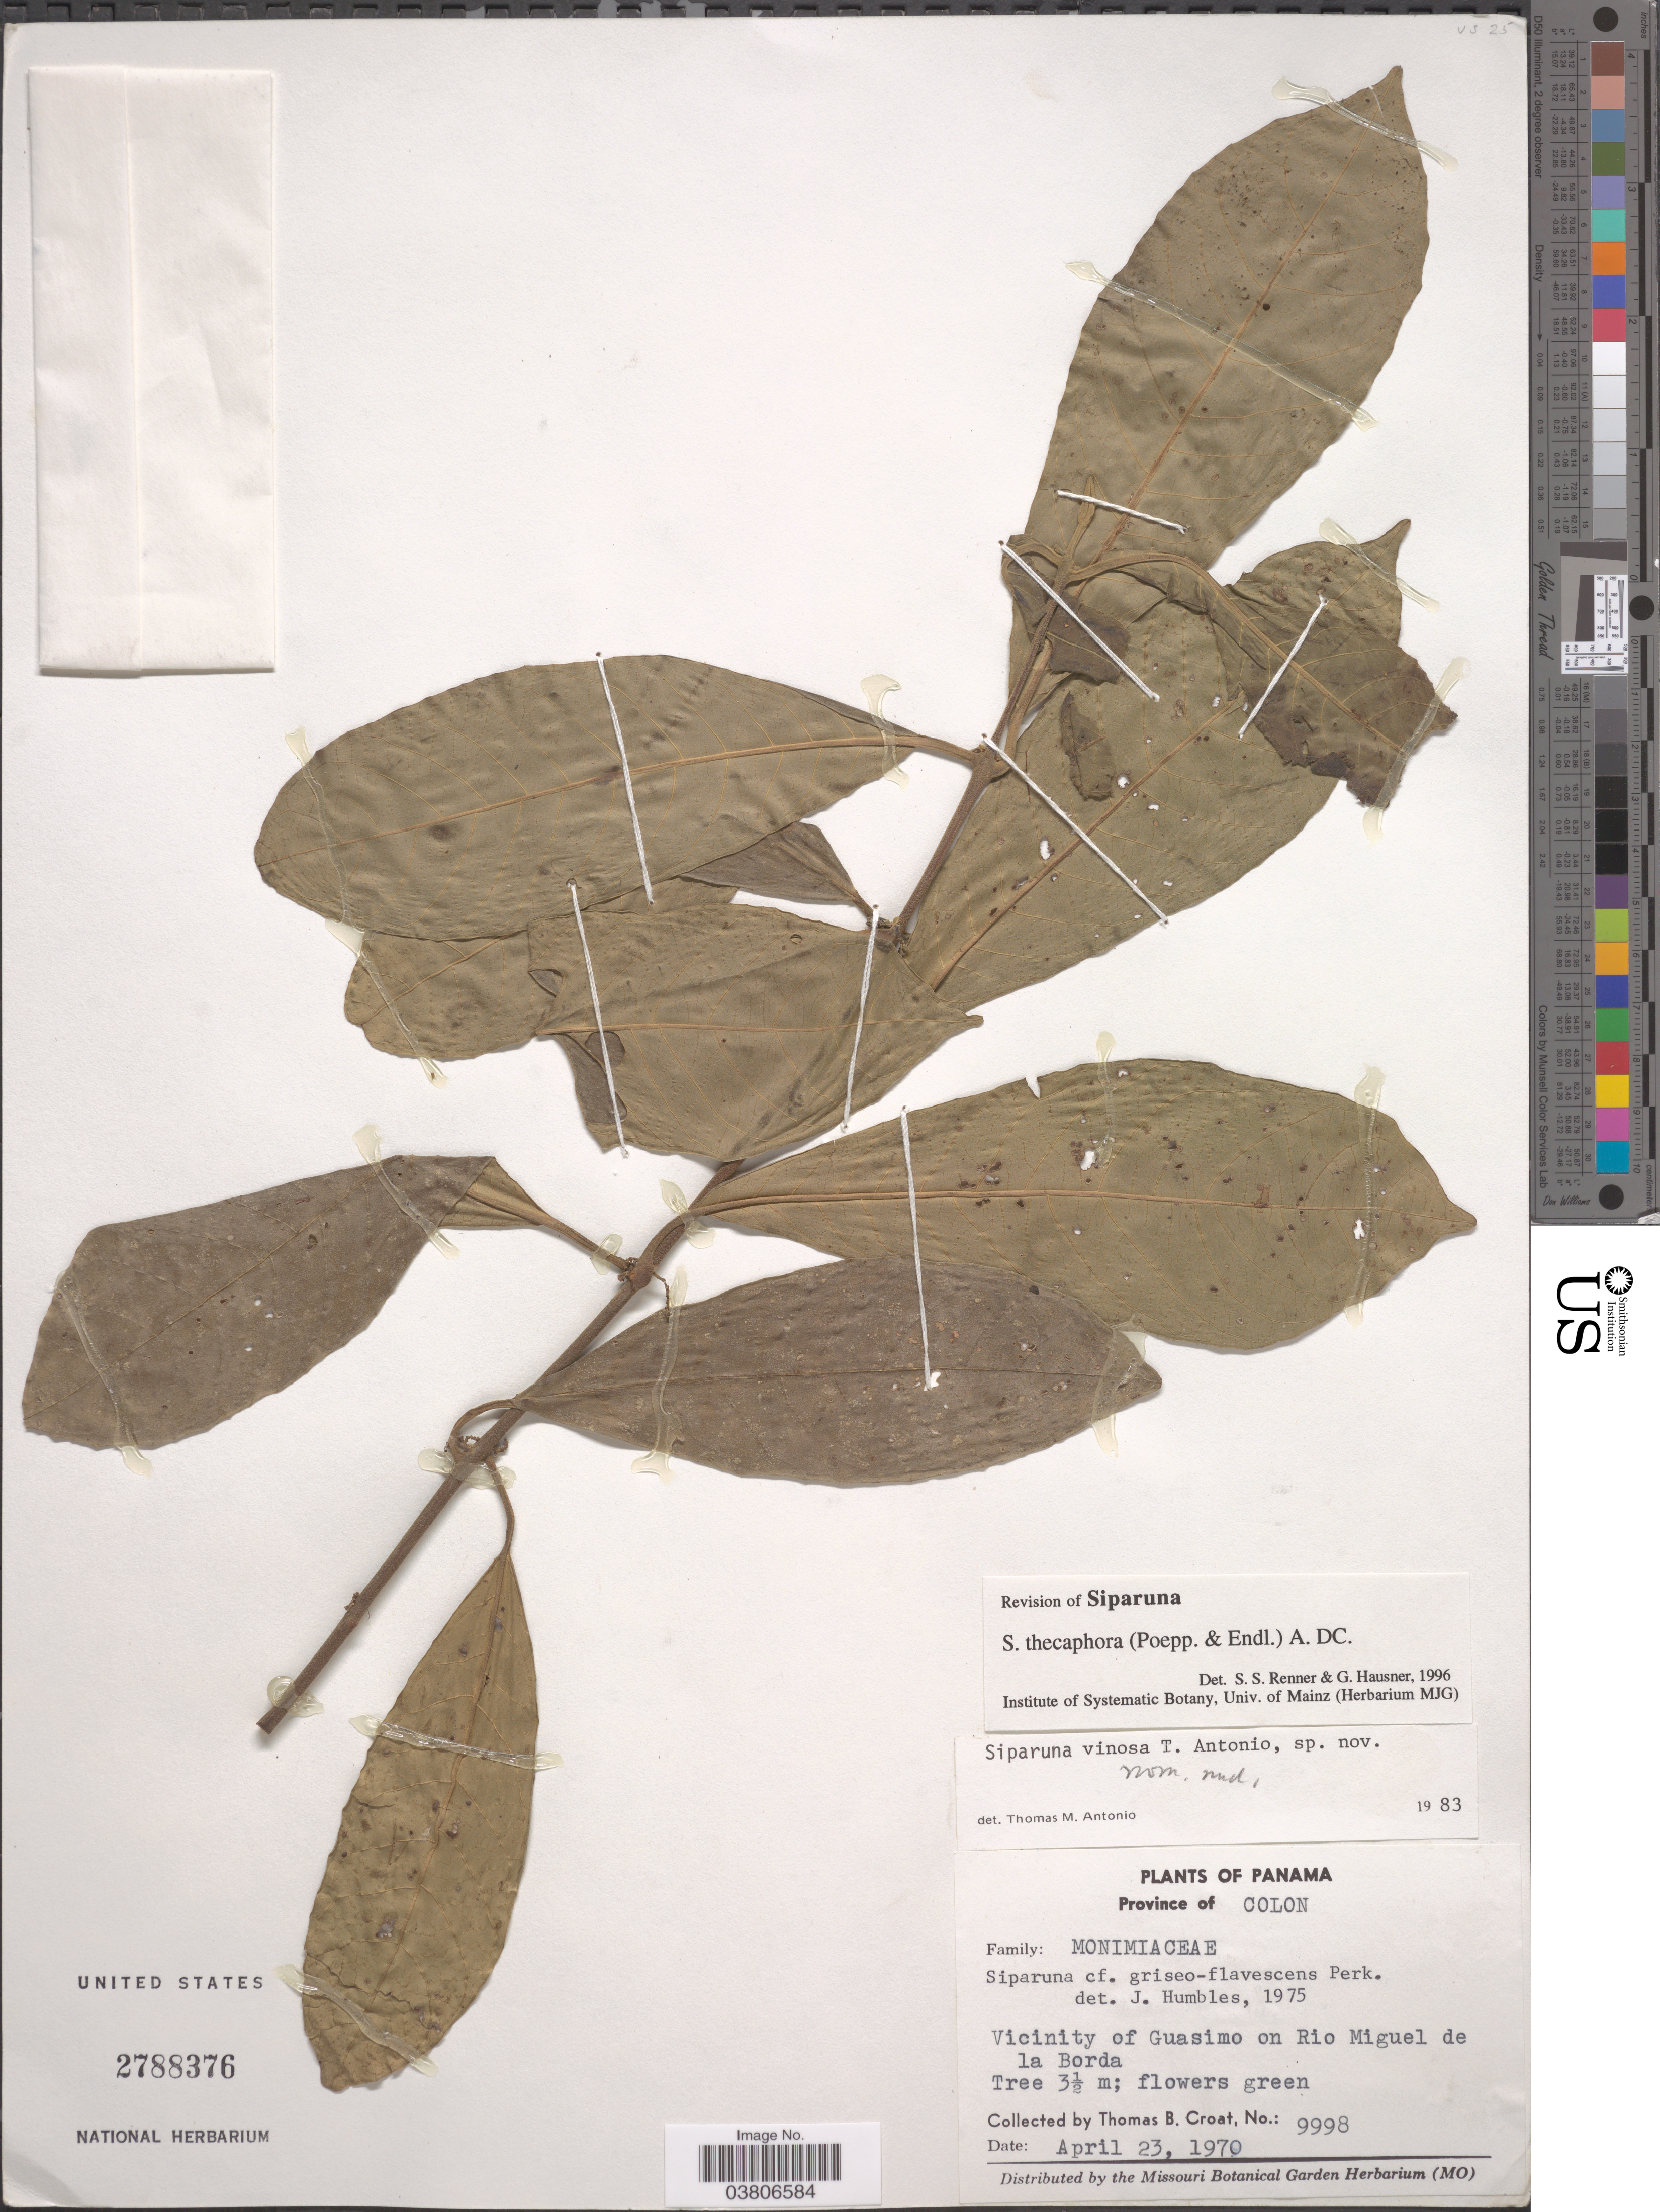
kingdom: Plantae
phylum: Tracheophyta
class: Magnoliopsida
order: Laurales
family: Siparunaceae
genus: Siparuna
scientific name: Siparuna thecaphora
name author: (Poepp. & Endl.) A. DC.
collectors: T. B. Croat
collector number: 9998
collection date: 1970-04-23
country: Panama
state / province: Colón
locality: Vicinity of Guasimo on Rio Miguel de la Borda.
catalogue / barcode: US 2788376